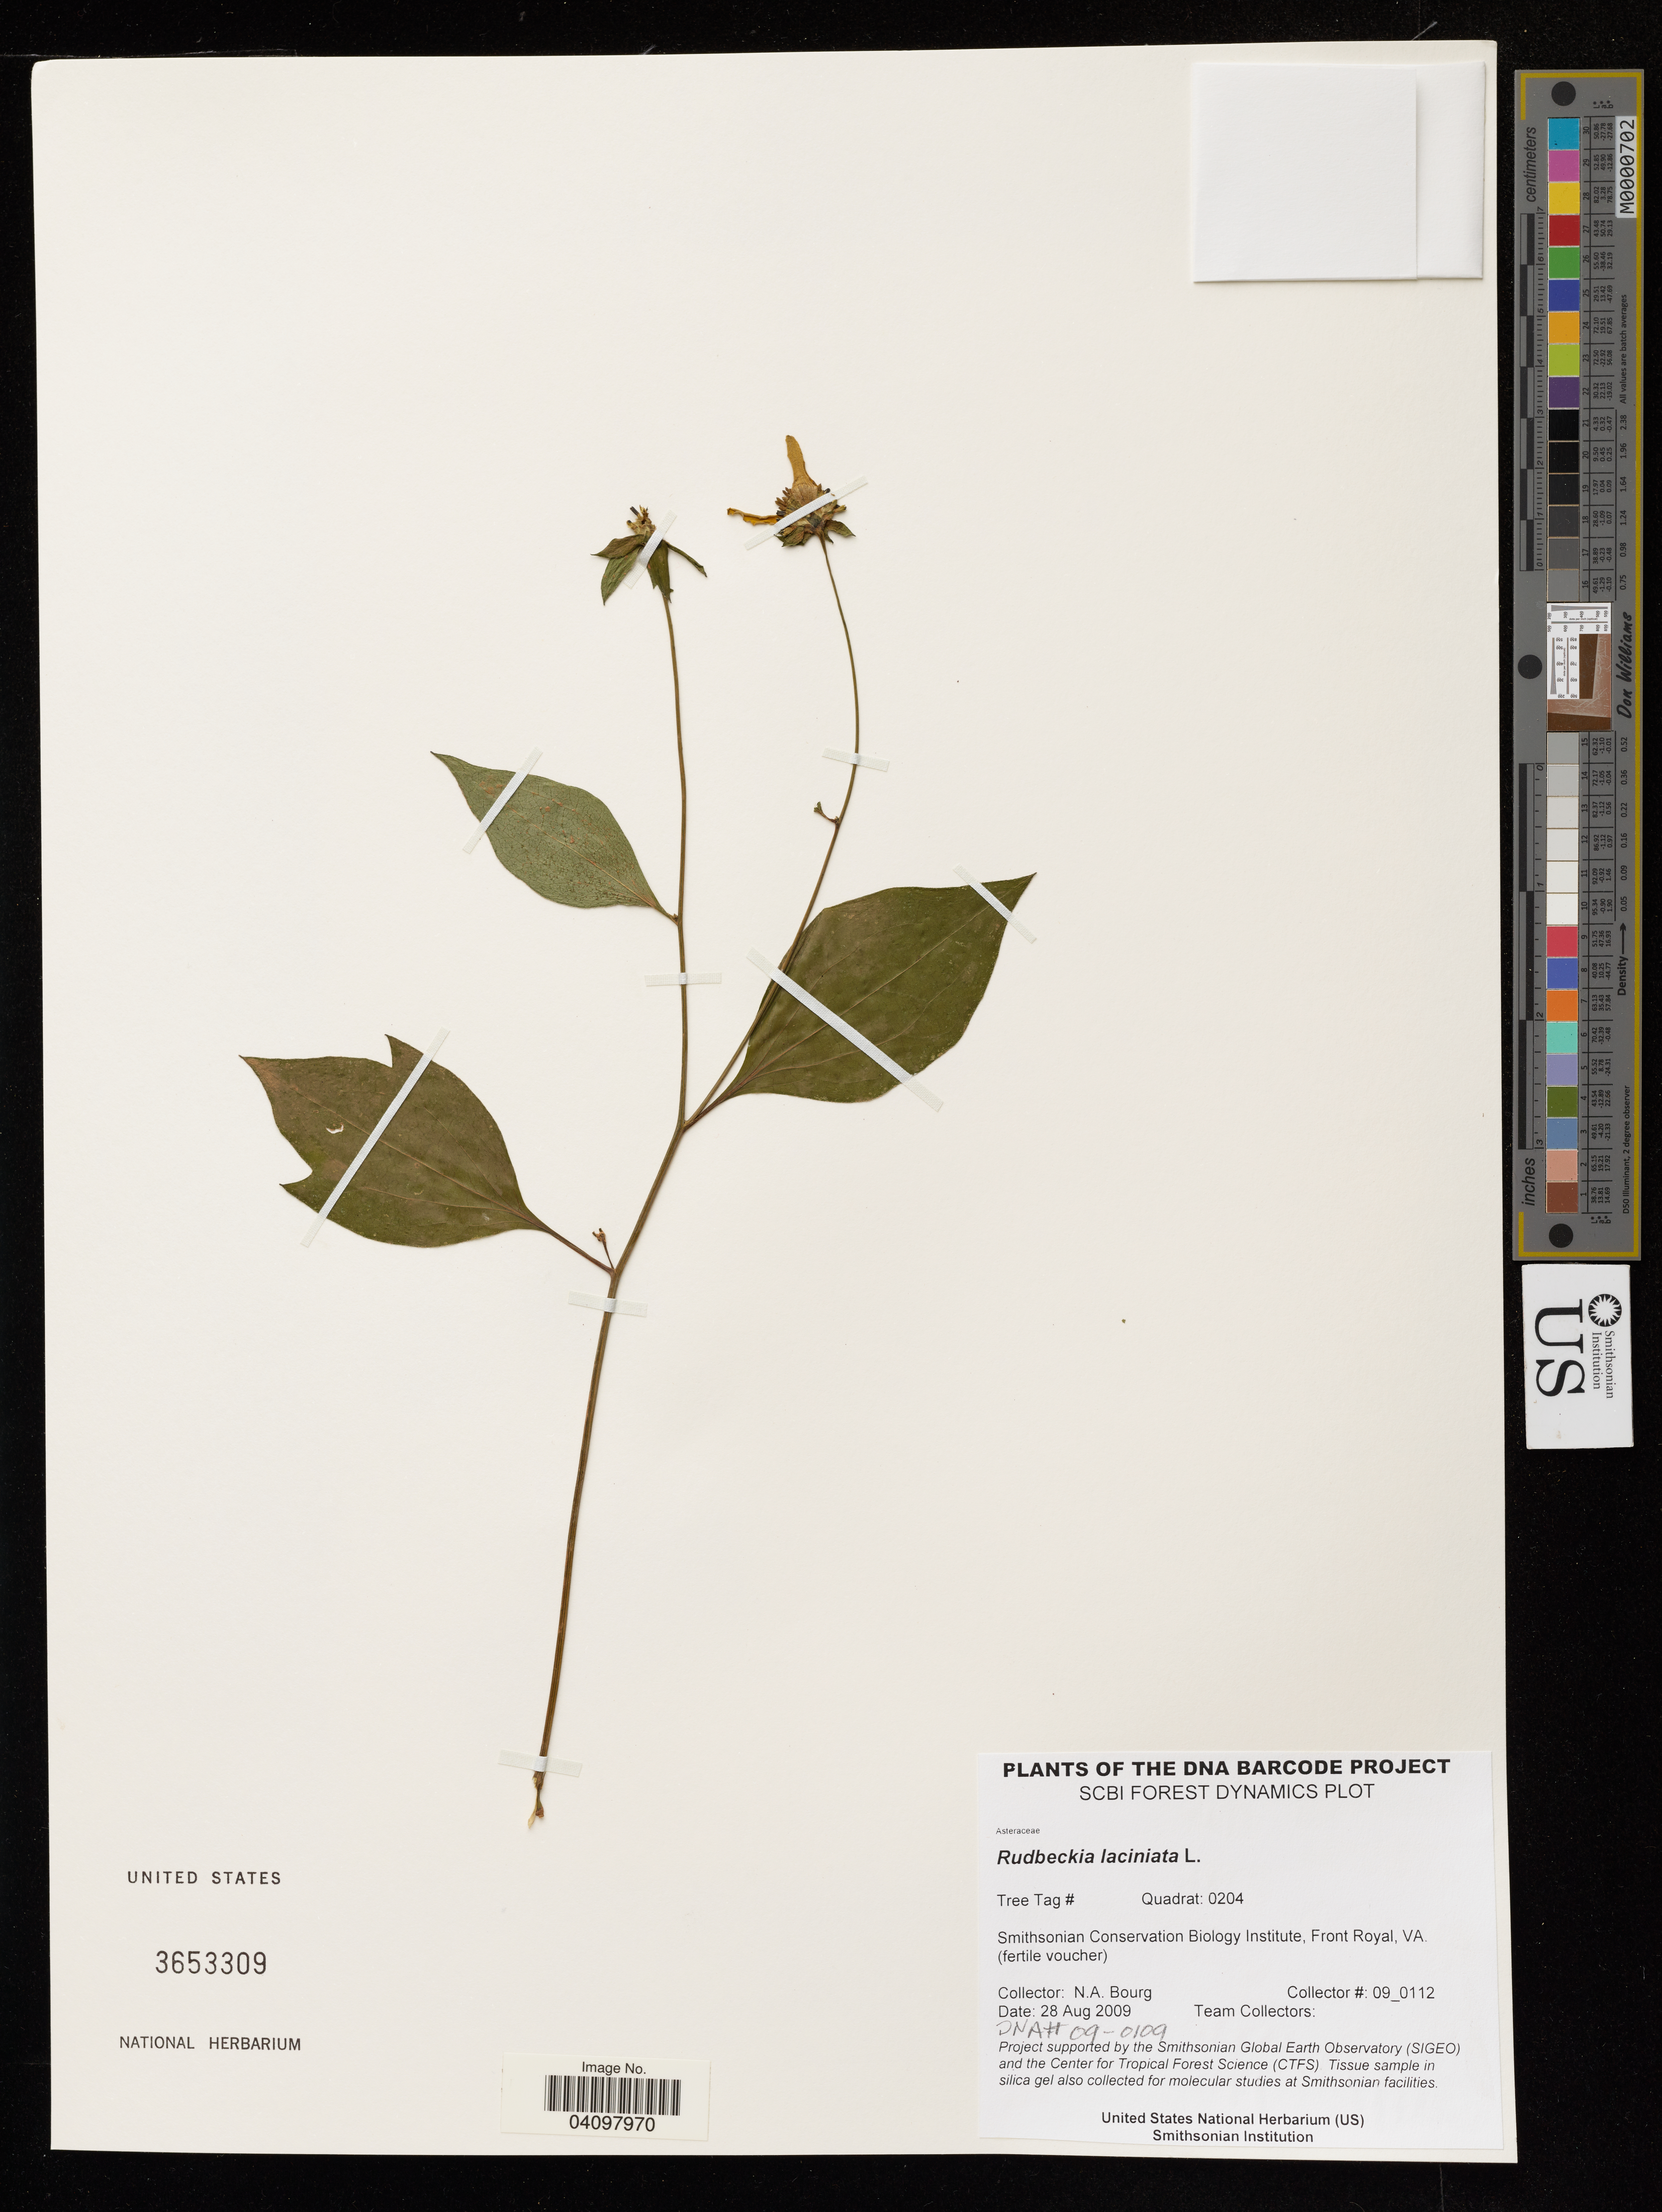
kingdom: Plantae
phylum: Tracheophyta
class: Magnoliopsida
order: Asterales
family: Asteraceae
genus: Rudbeckia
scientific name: Rudbeckia laciniata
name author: L.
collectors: N. A. Bourg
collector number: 09_0112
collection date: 2009-08-28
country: United States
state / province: Virginia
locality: Smithsonian Conservation Biology Institute, Front Royal.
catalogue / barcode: US 3653309